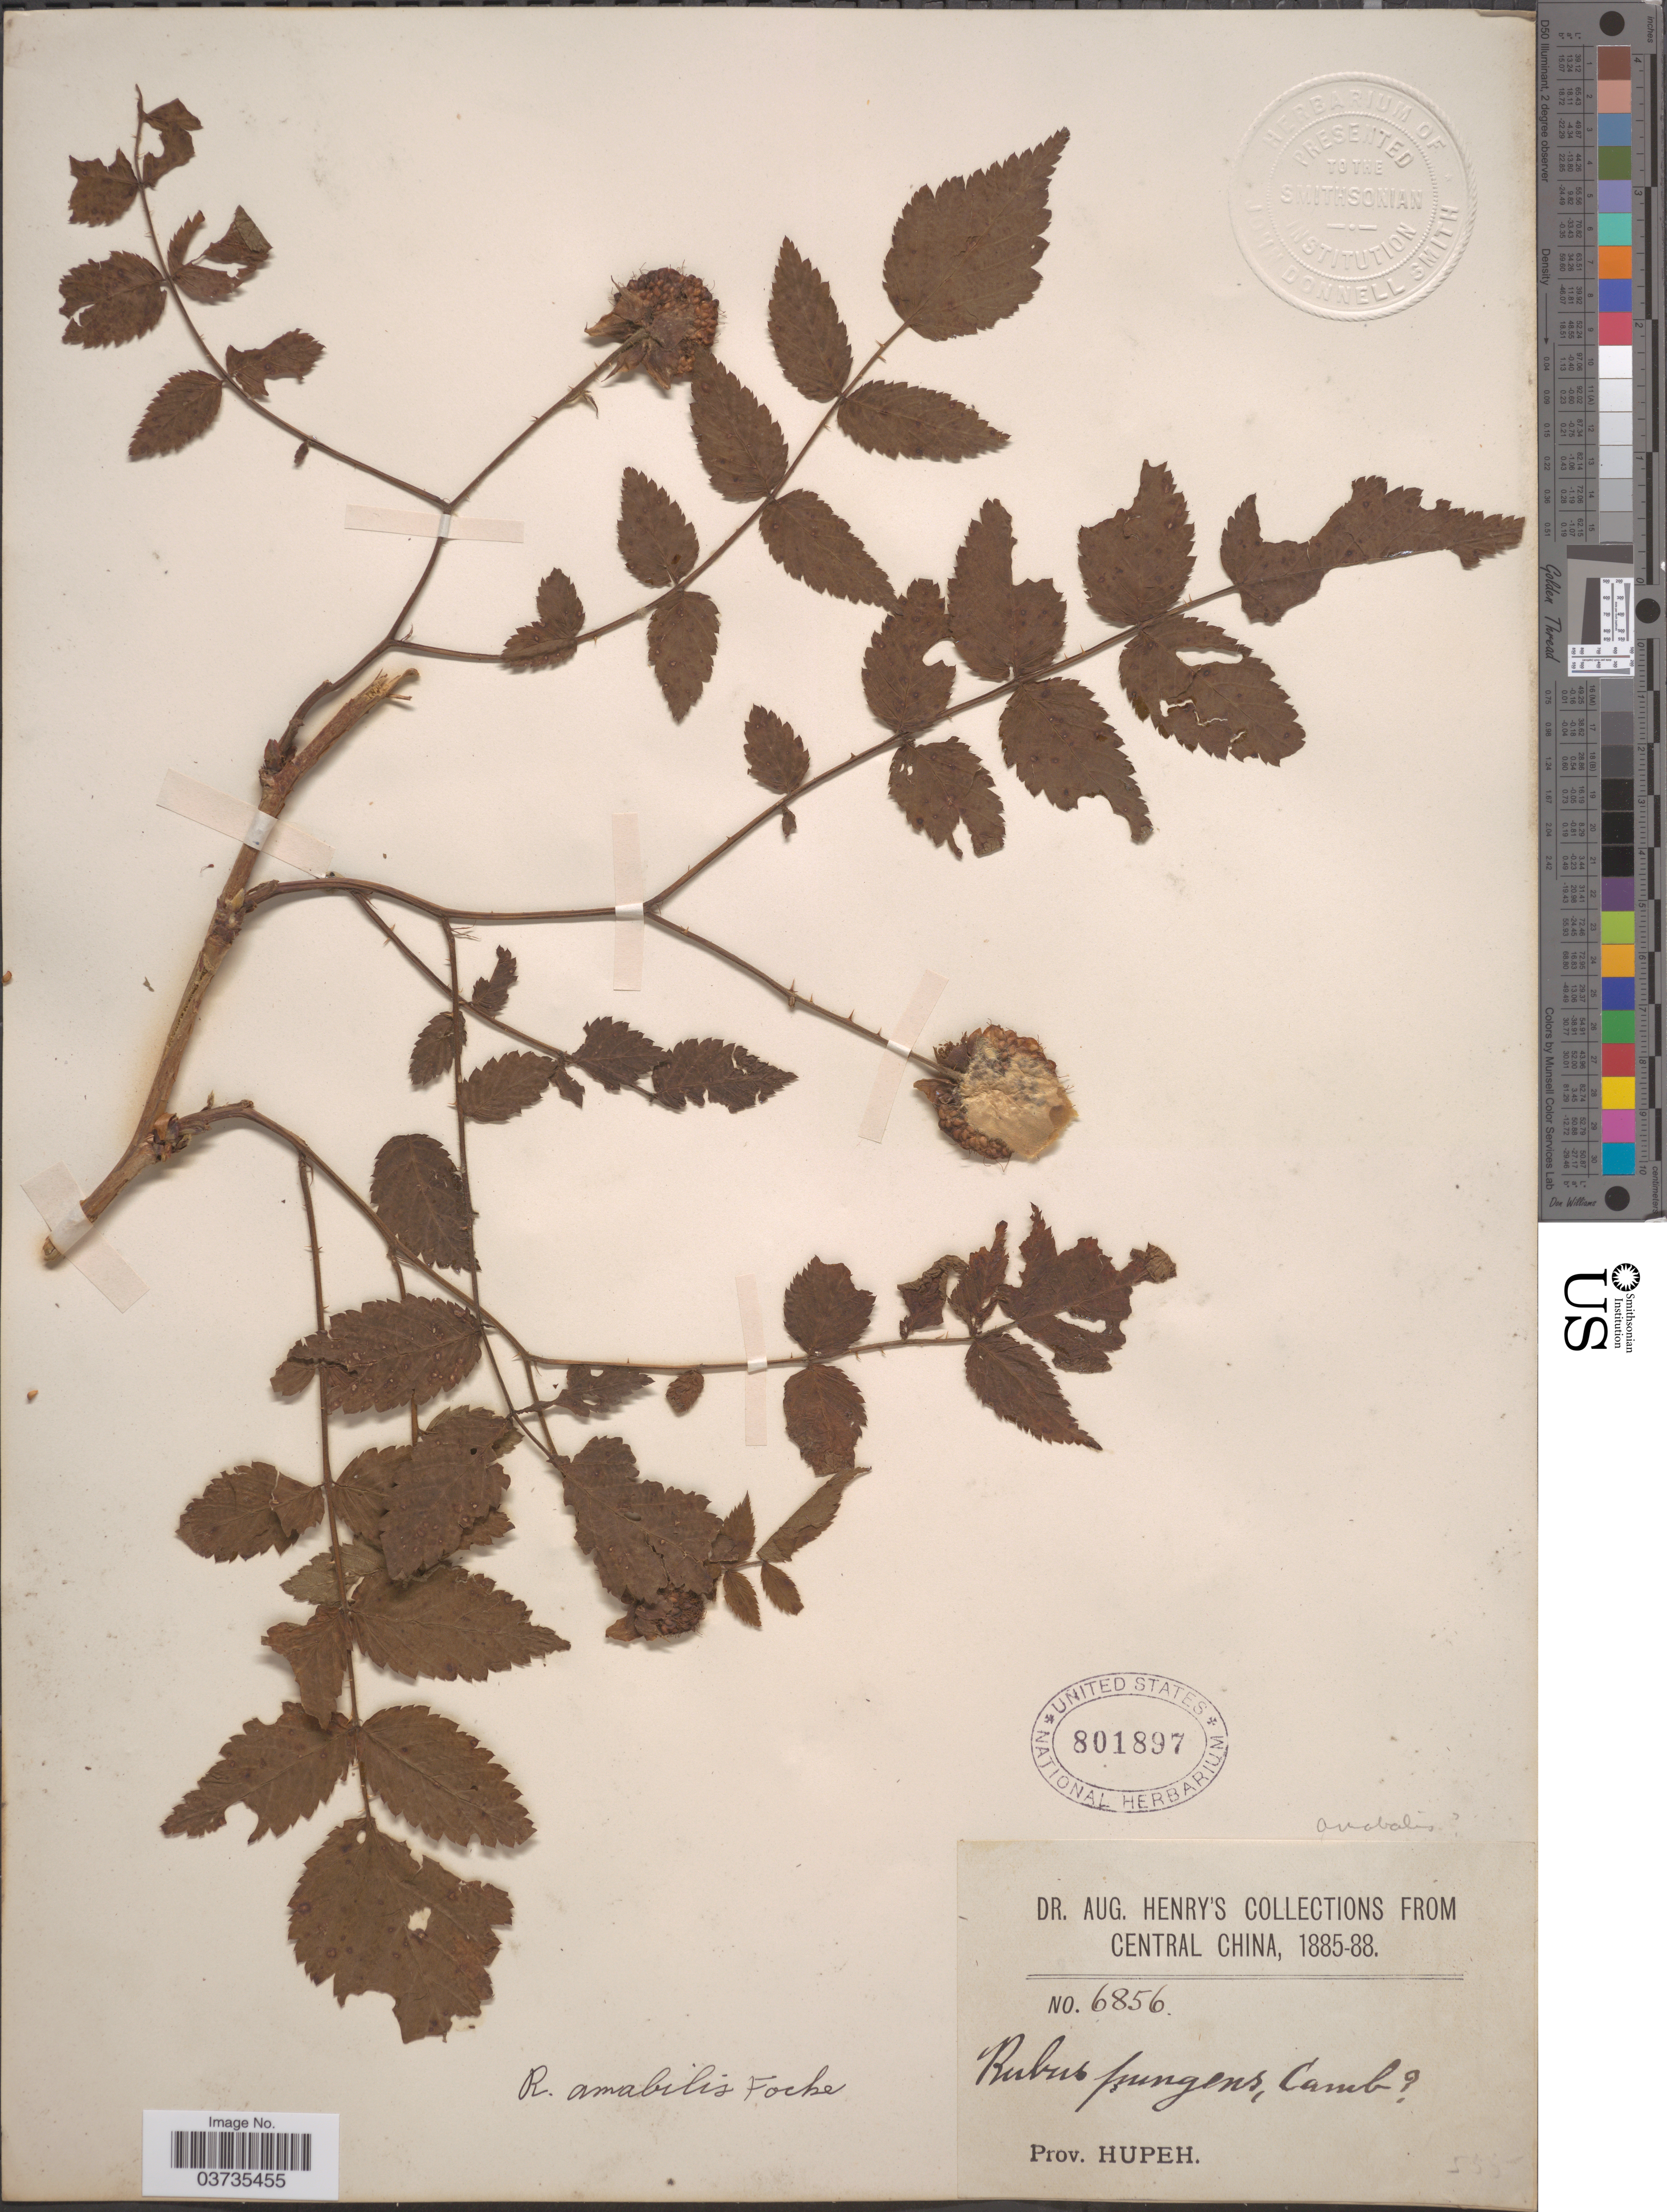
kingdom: Plantae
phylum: Tracheophyta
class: Magnoliopsida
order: Rosales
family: Rosaceae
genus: Rubus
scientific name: Rubus amabilis Blanch., nom. illeg.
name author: Blanch.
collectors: A. Henry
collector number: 6856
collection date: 1885/1888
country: China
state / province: Hubei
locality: Central China. Prov. Hupeh.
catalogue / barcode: US 801897